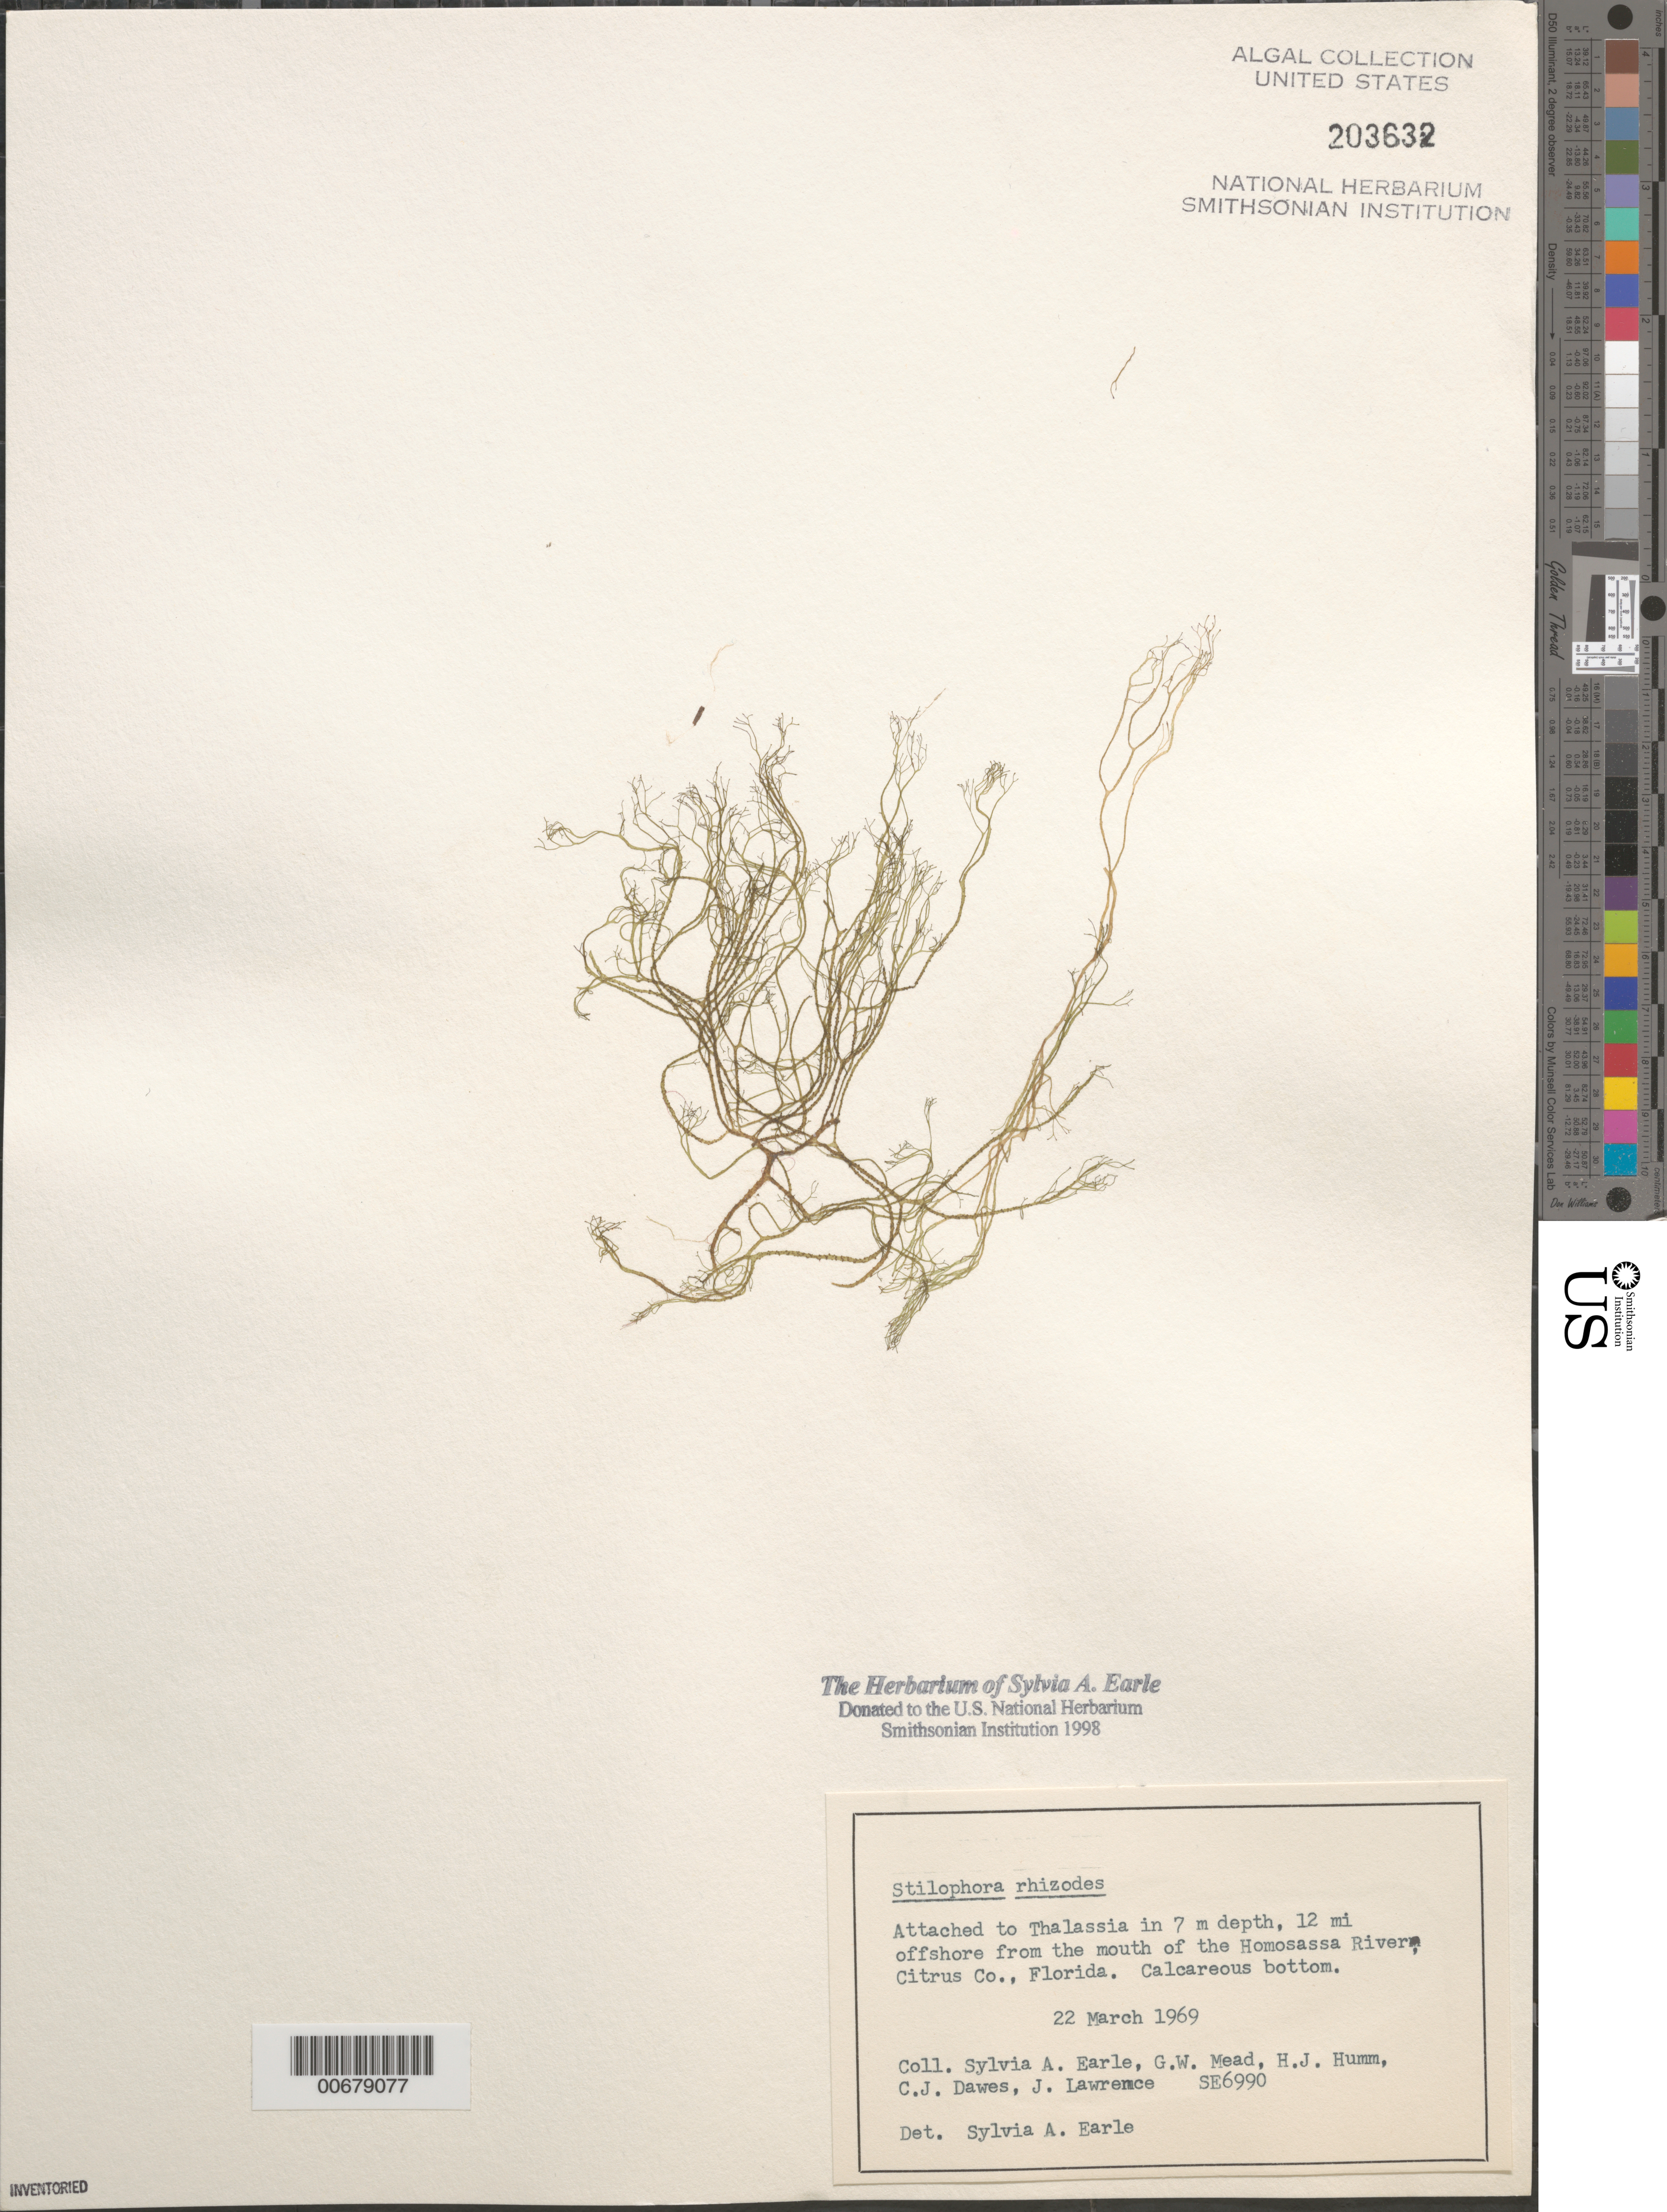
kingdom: Chromista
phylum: Ochrophyta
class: Phaeophyceae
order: Ectocarpales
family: Chordariaceae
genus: Stilophora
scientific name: Stilophora tenella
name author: (Esper) P.C. Silva in P.C. Silva et al.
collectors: S. A. Earle, G. W. Mead, H. J. Humm, C. Dawes & J. Lawrence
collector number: SE 6990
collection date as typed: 22 Mar 1969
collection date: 1969-03-22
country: United States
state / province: Florida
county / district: Citrus County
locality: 12 miles off Homosassa River mouth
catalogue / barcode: US 203632